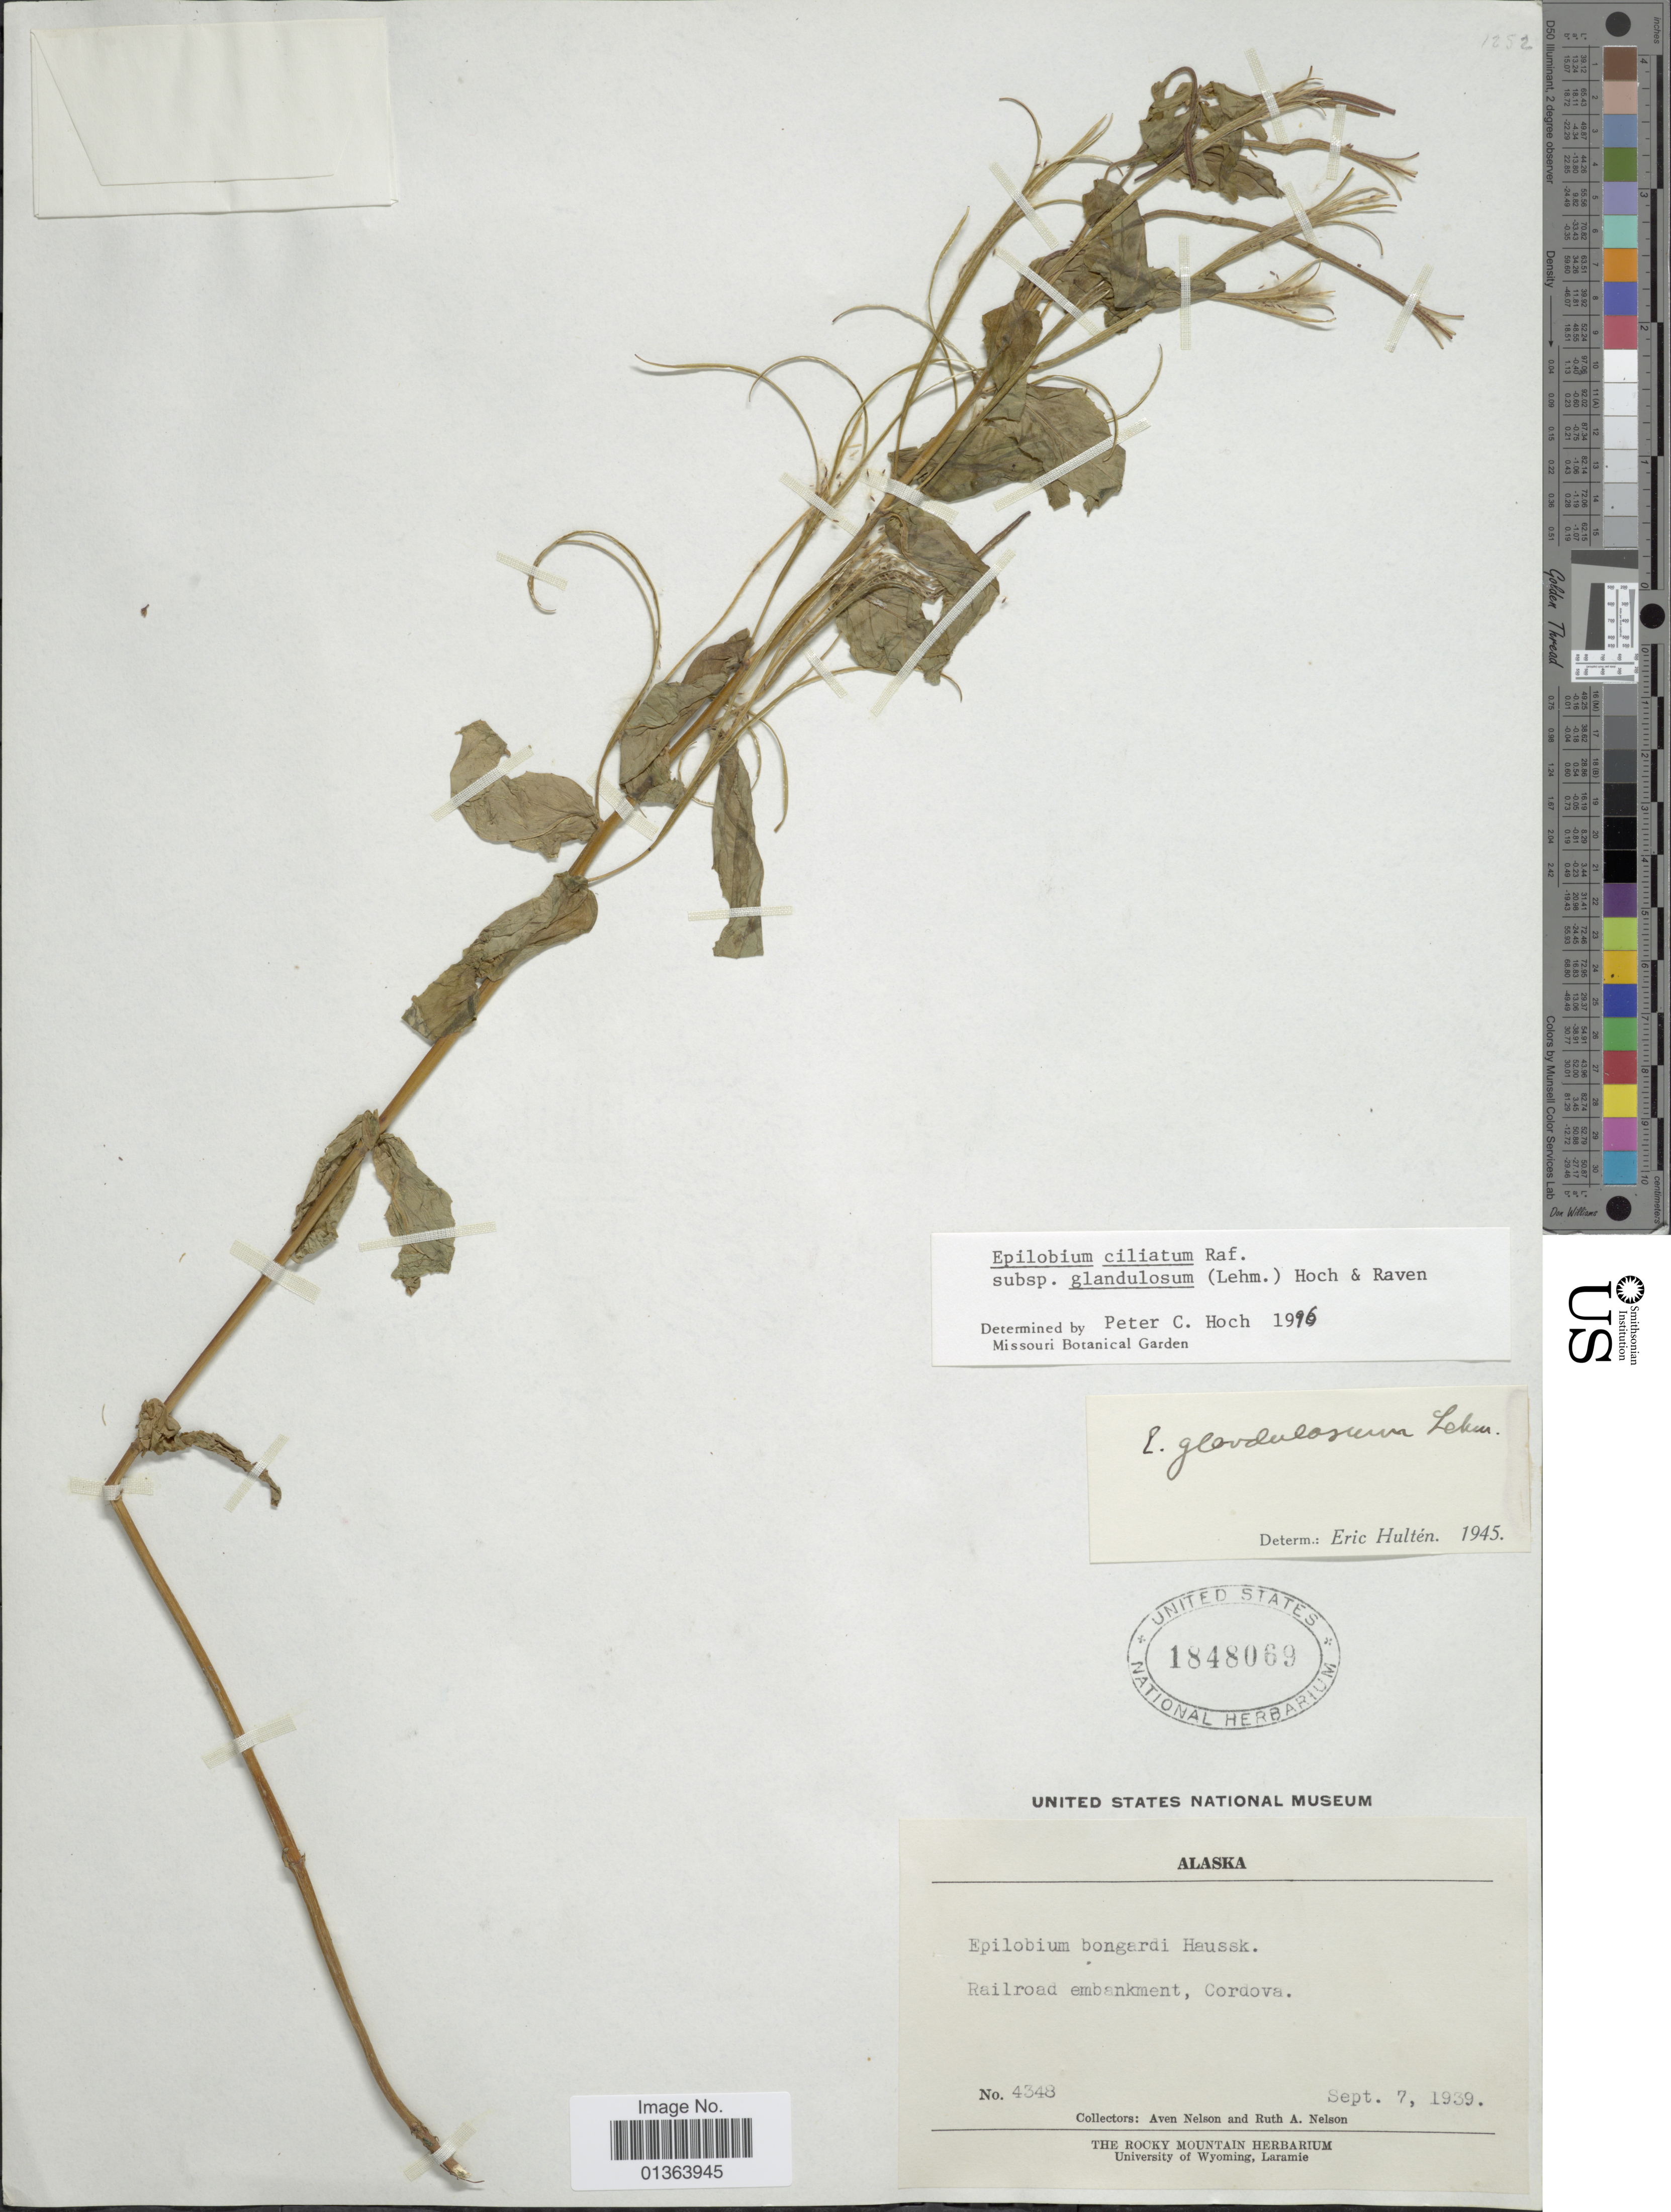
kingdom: Plantae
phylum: Tracheophyta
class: Magnoliopsida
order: Myrtales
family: Onagraceae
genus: Epilobium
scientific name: Epilobium ciliatum subsp. glandulosum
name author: (Lehm.) Hoch & P.H. Raven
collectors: A. Nelson & R. A. Nelson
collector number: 4348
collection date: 1939-09-07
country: United States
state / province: Alaska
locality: Railroad embankment, Cordova.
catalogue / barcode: US 1848069